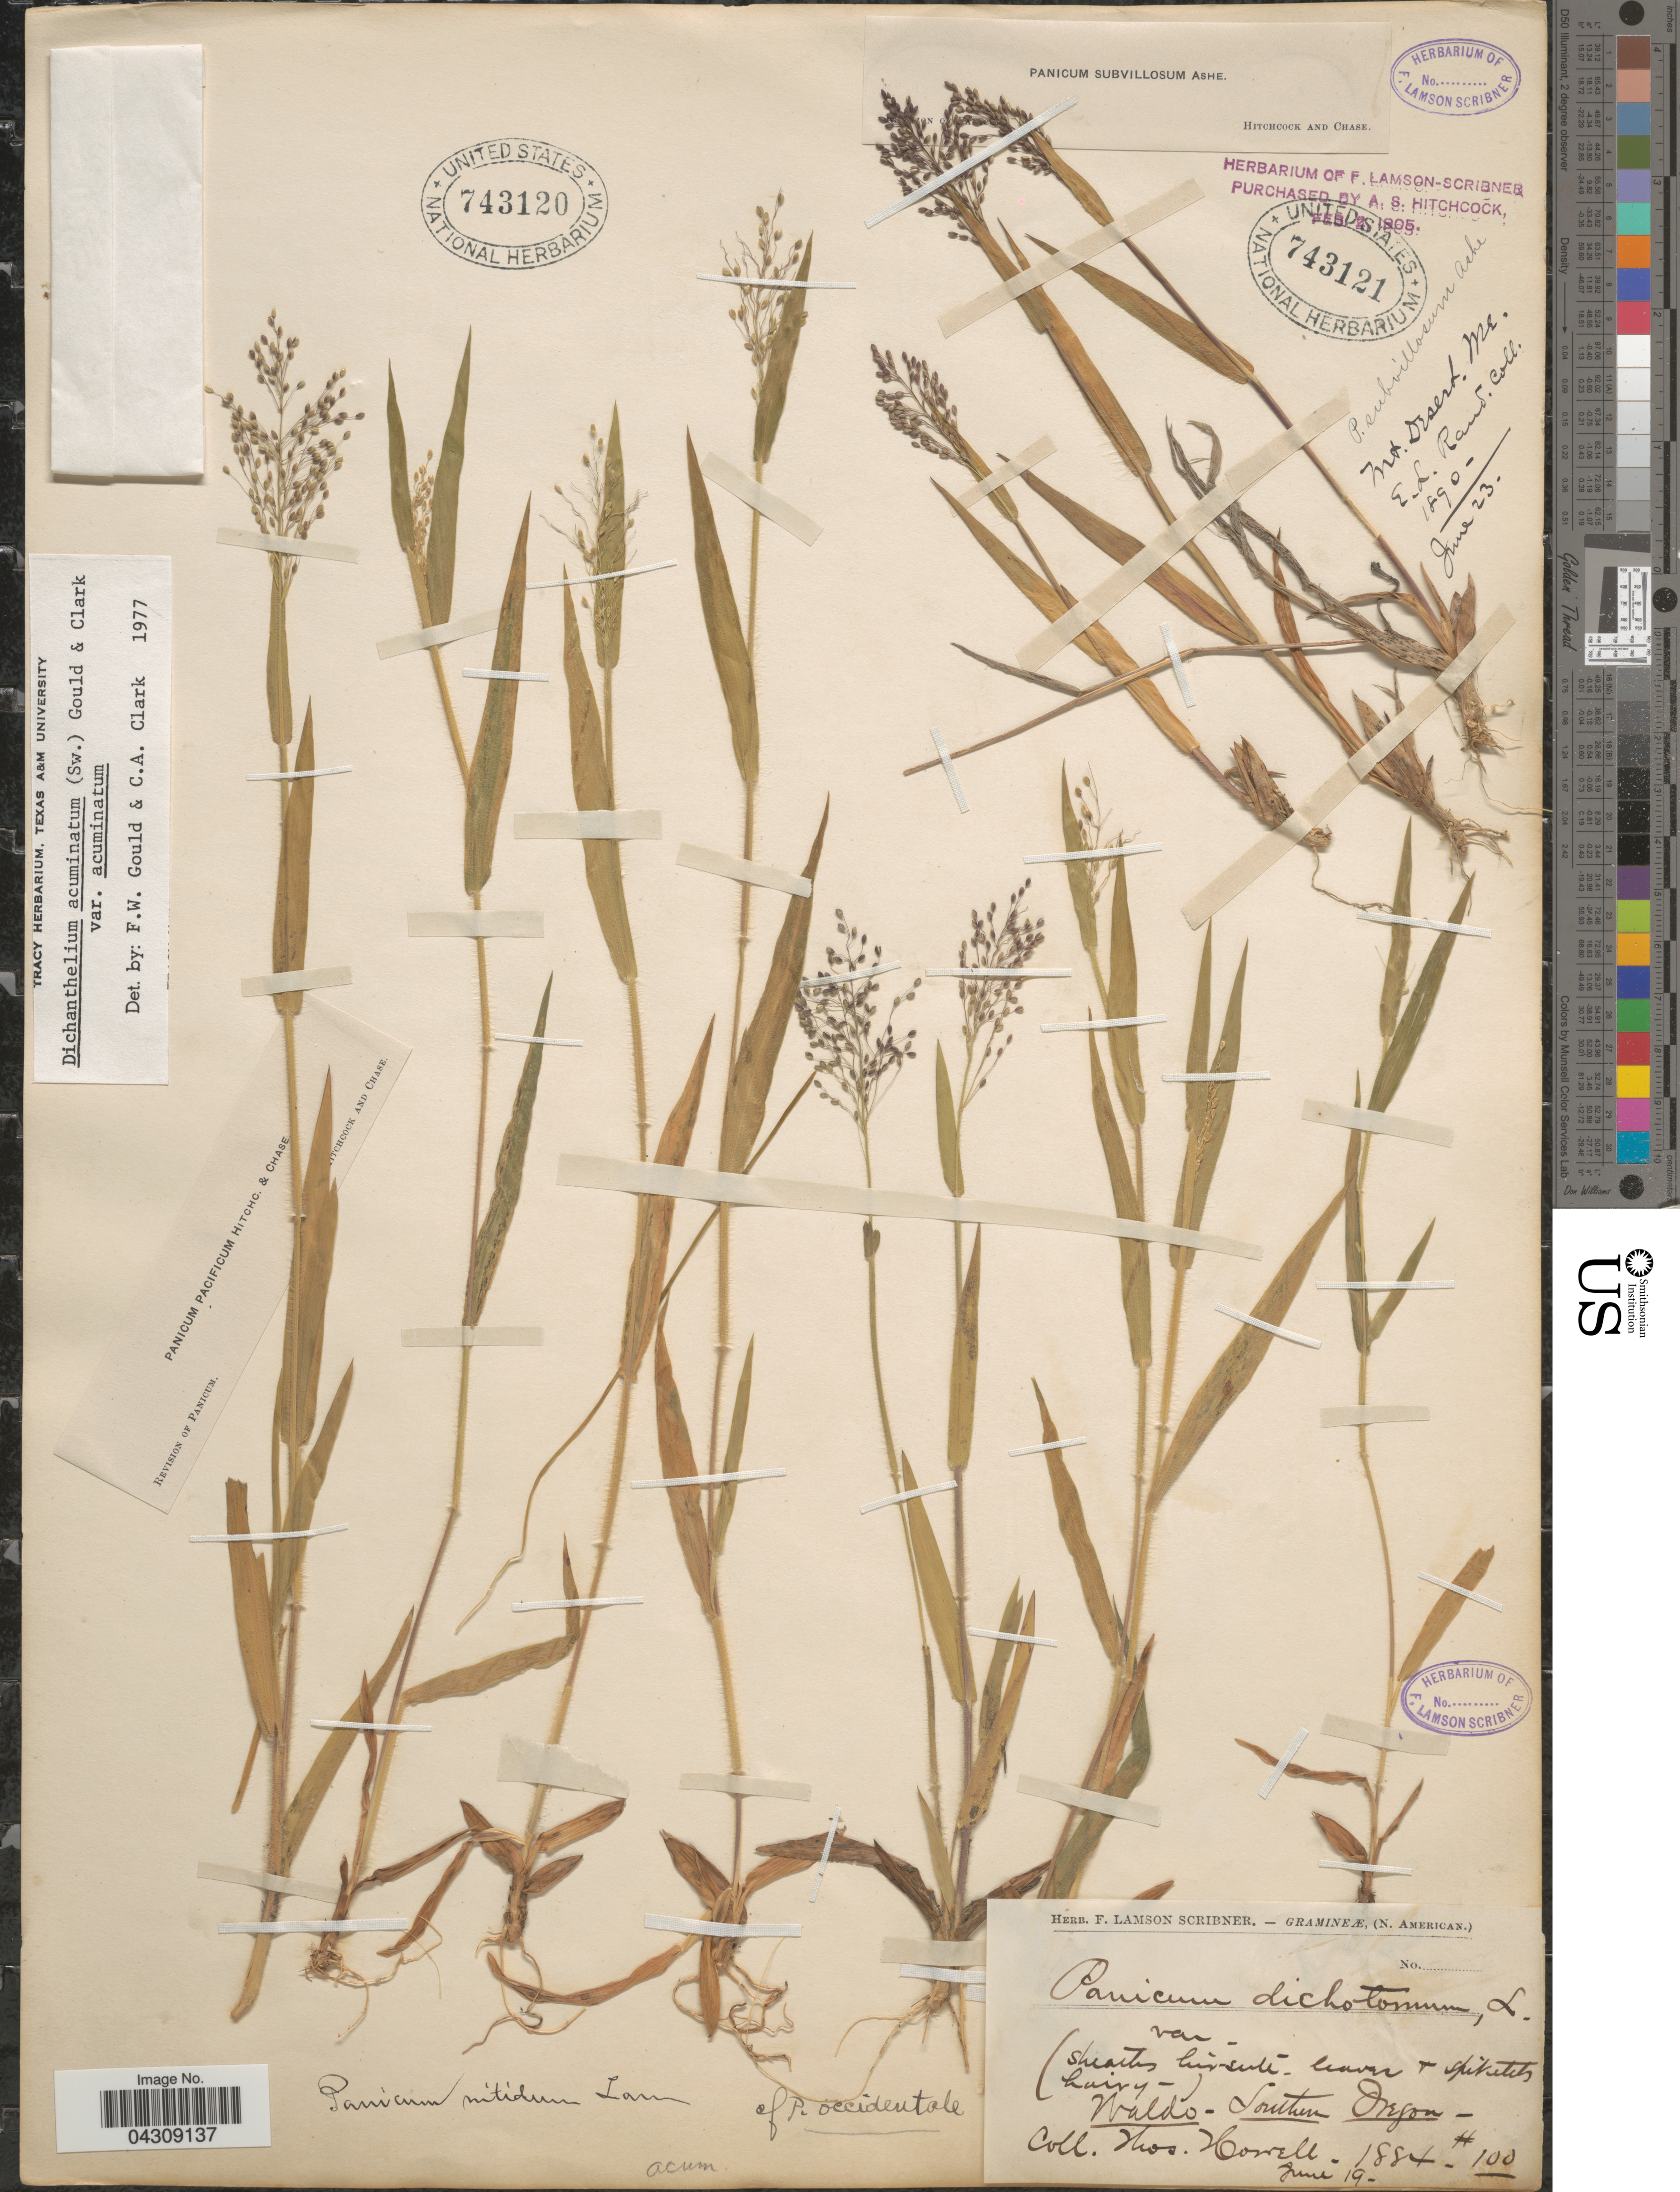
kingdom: Plantae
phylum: Tracheophyta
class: Liliopsida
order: Poales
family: Poaceae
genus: Dichanthelium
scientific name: Dichanthelium acuminatum var. acuminatum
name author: (Sw.) Gould & C.A. Clark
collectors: T. Howell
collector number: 100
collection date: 1884-06-19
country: United States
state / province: Oregon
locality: Waldo - Southern Oregon.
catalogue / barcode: US 743120